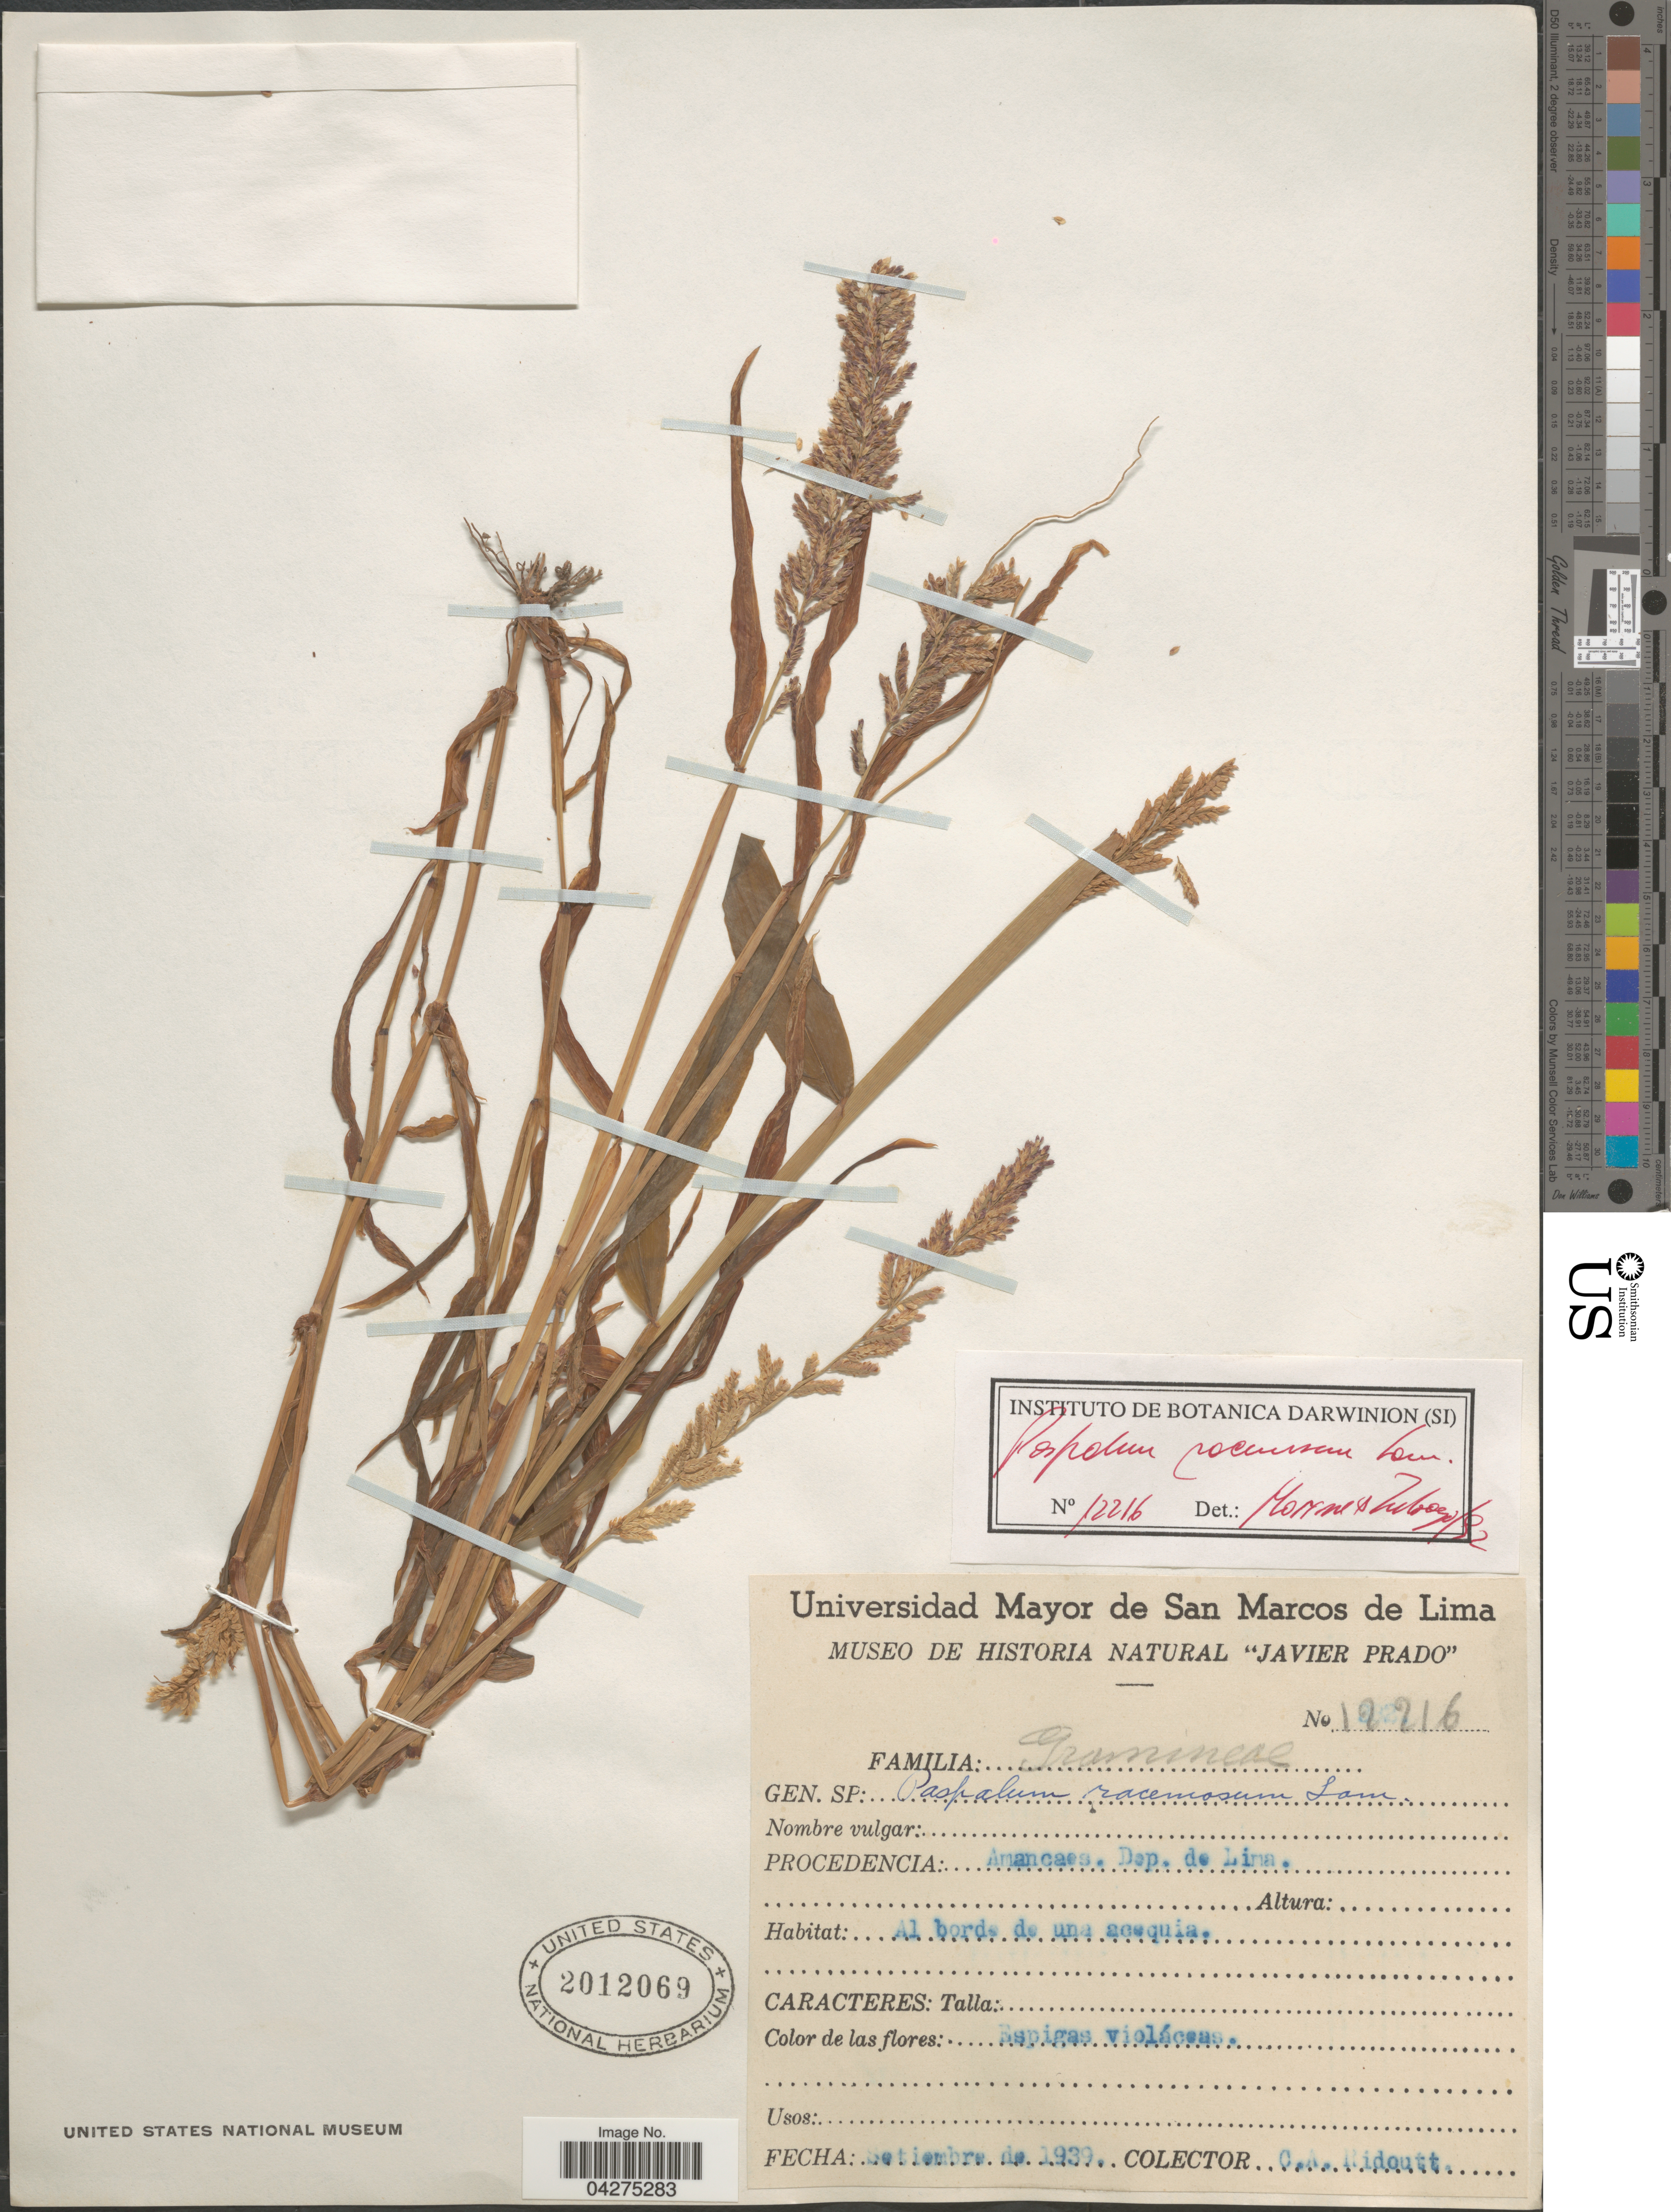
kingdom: Plantae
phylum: Tracheophyta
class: Liliopsida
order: Poales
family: Poaceae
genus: Paspalum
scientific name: Paspalum racemosum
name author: Lam.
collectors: C. Ridoutt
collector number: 12216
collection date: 1939-09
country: Peru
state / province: Lima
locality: Amancaes. Dep. de Lima.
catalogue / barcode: US 2012069